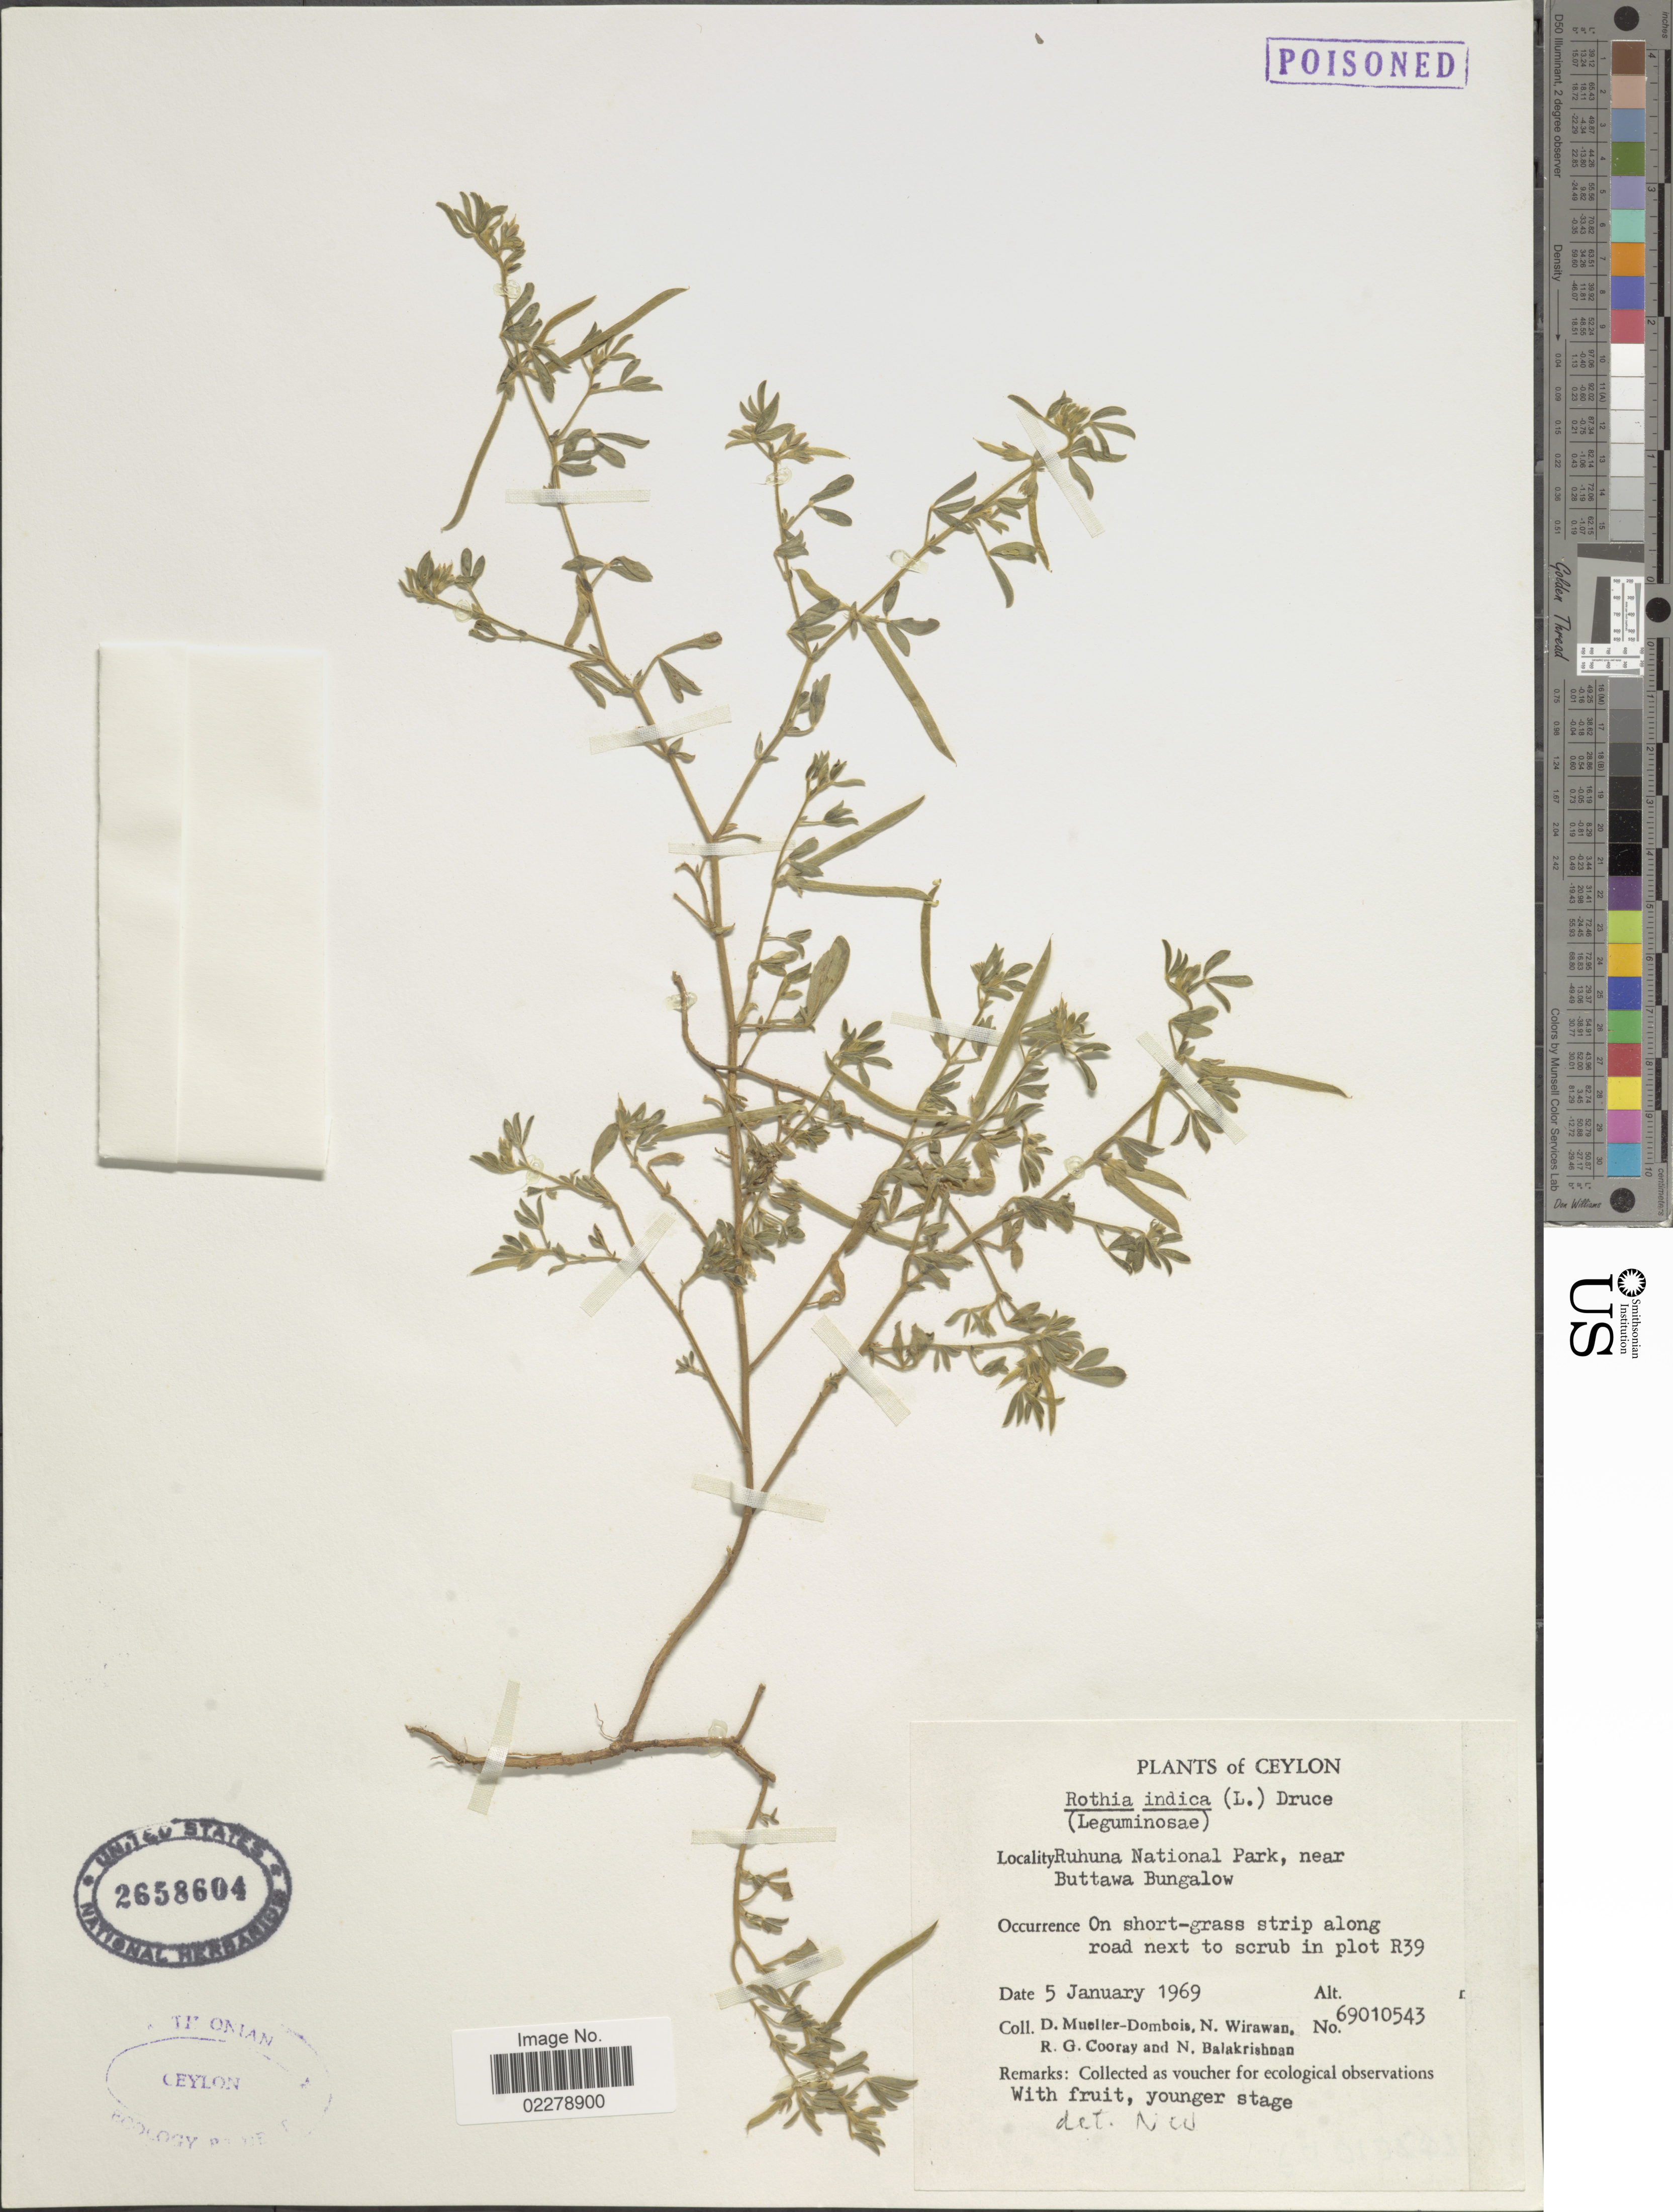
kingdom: Plantae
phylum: Tracheophyta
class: Magnoliopsida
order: Fabales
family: Fabaceae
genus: Rothia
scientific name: Rothia indica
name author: (L.) Druce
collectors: D. Meuller-Dombois, N. Wirawan, R. Cooray & N. Balakrishnan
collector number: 69010543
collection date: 1969-01-05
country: Sri Lanka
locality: Ceylon, Ruhuna National Park, near Buttawa Bungalow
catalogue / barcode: US 2658604